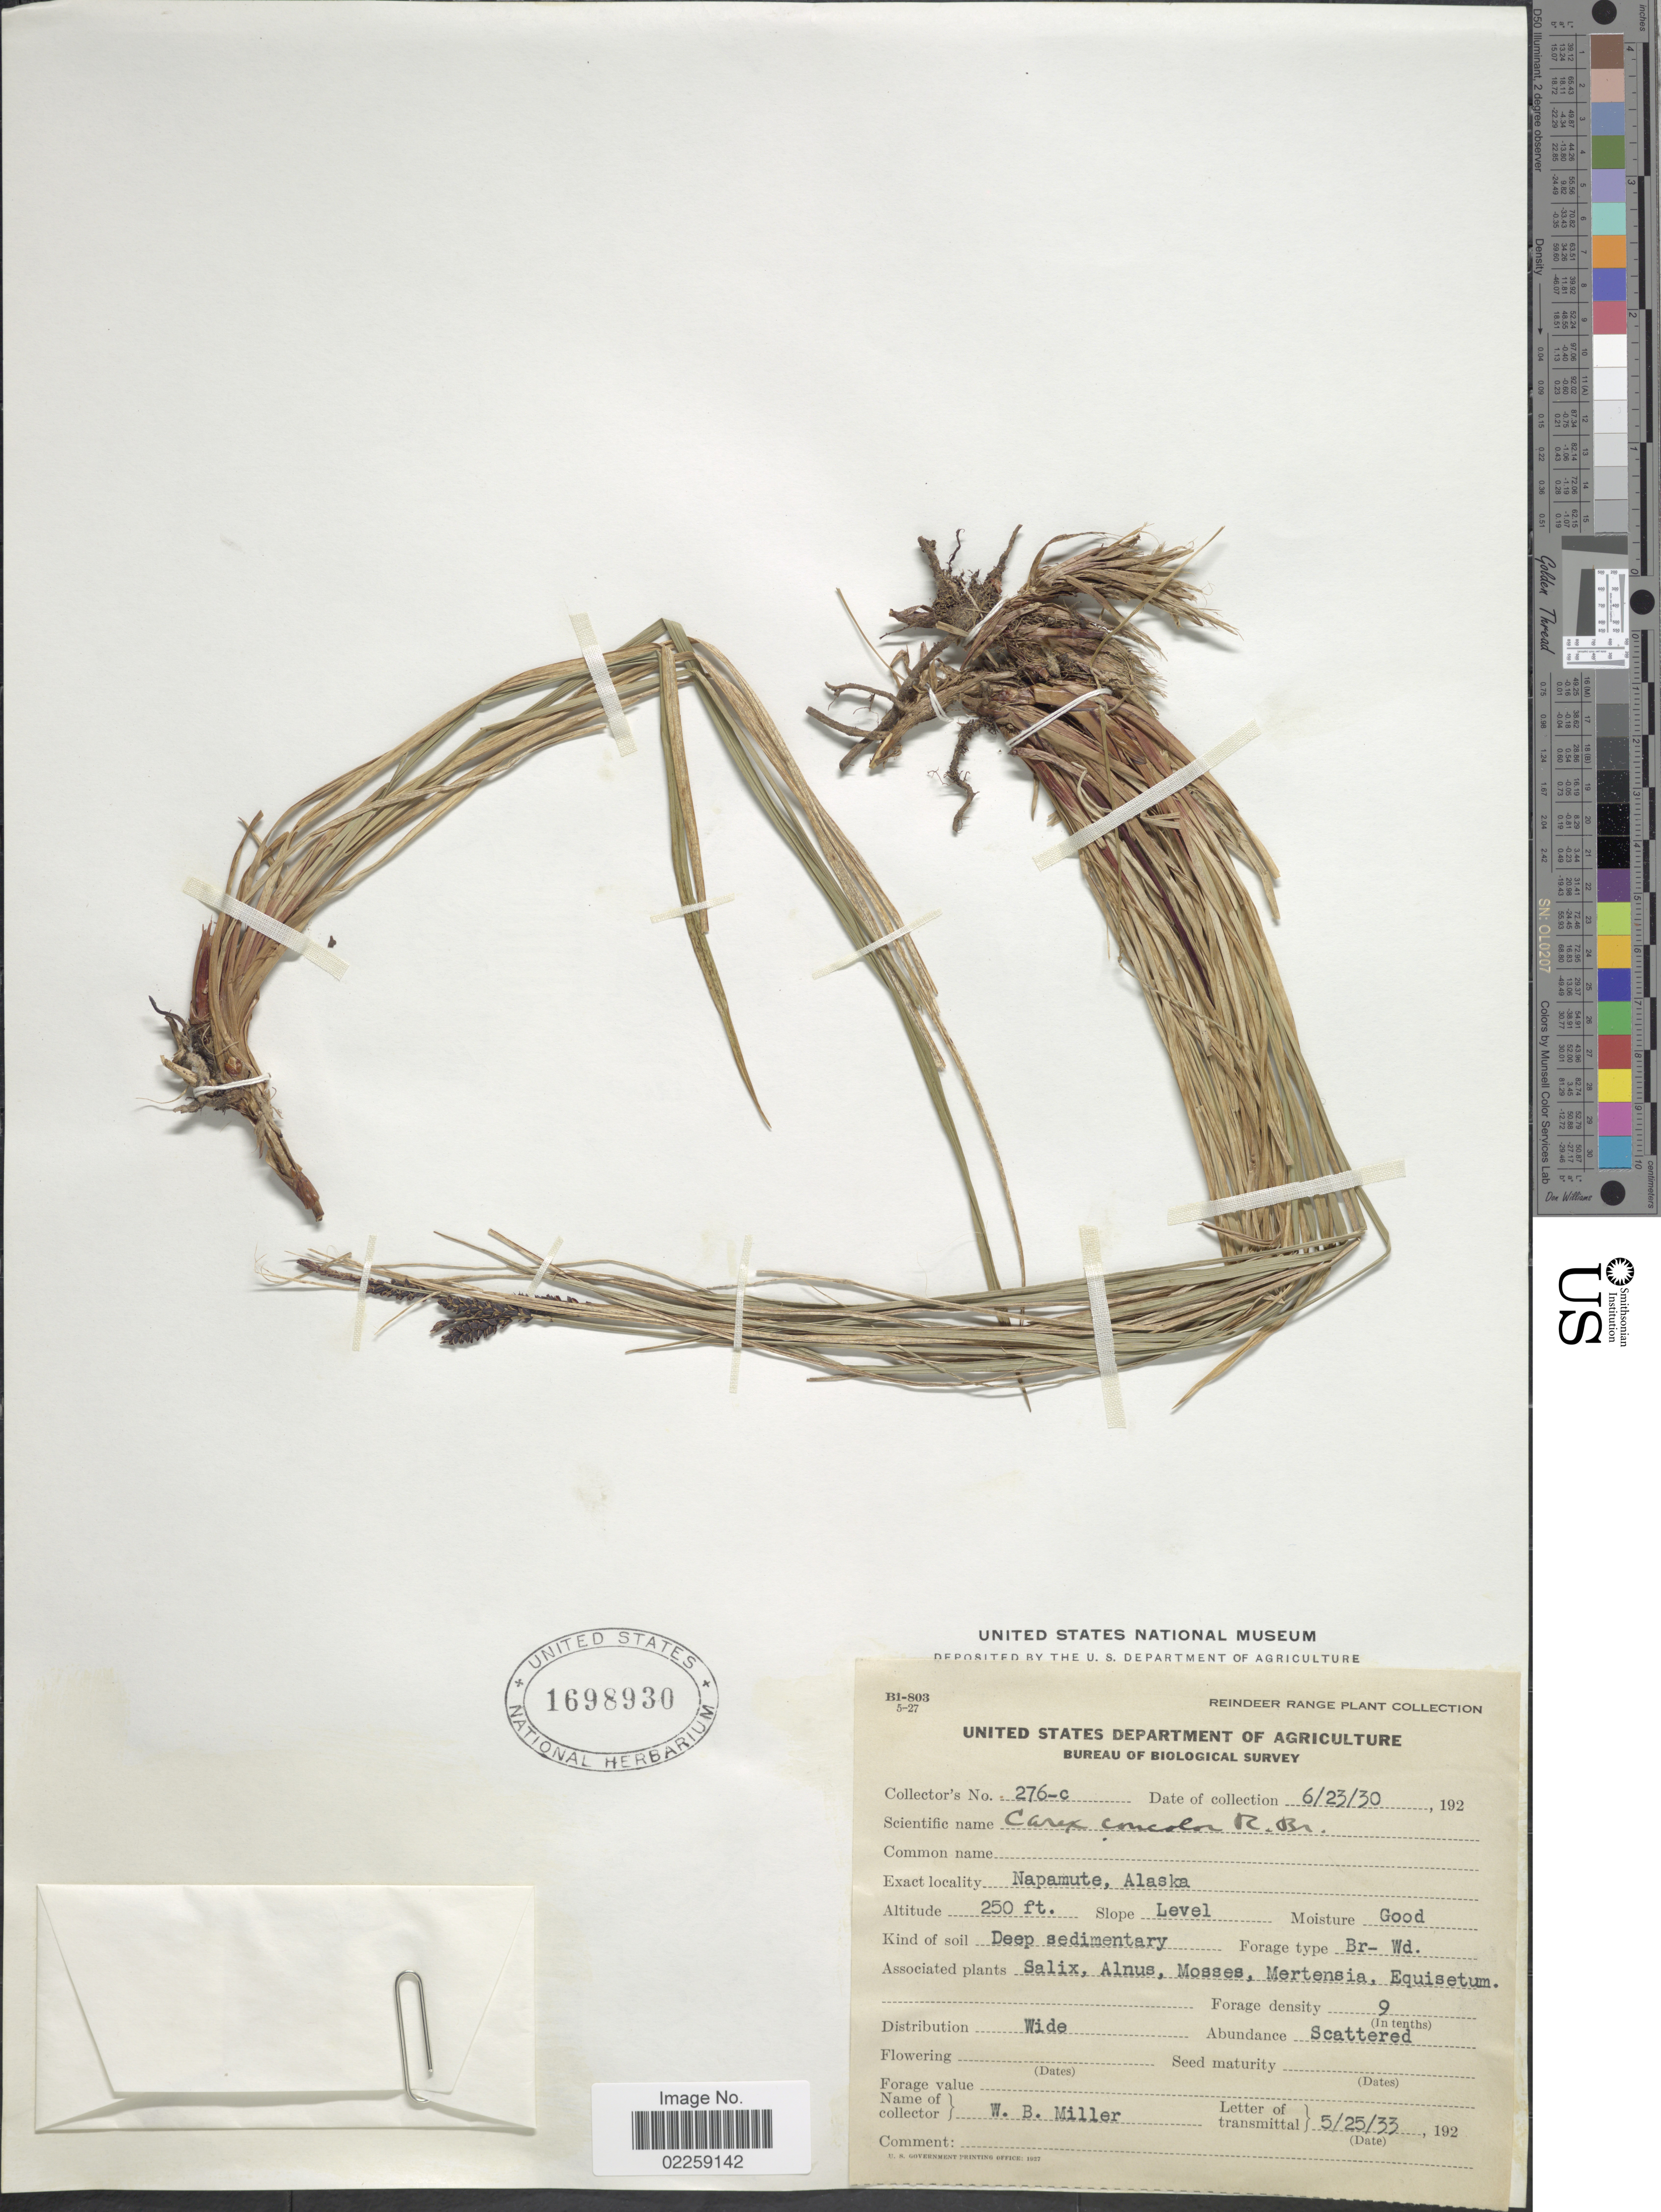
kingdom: Plantae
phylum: Tracheophyta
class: Liliopsida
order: Poales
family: Cyperaceae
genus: Carex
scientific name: Carex bigelowii subsp. lugens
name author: (Holm) T.V. Egorova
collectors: W. Miller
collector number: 276-C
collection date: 1930-06-23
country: United States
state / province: Alaska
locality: Napamute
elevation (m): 76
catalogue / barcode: US 1698930